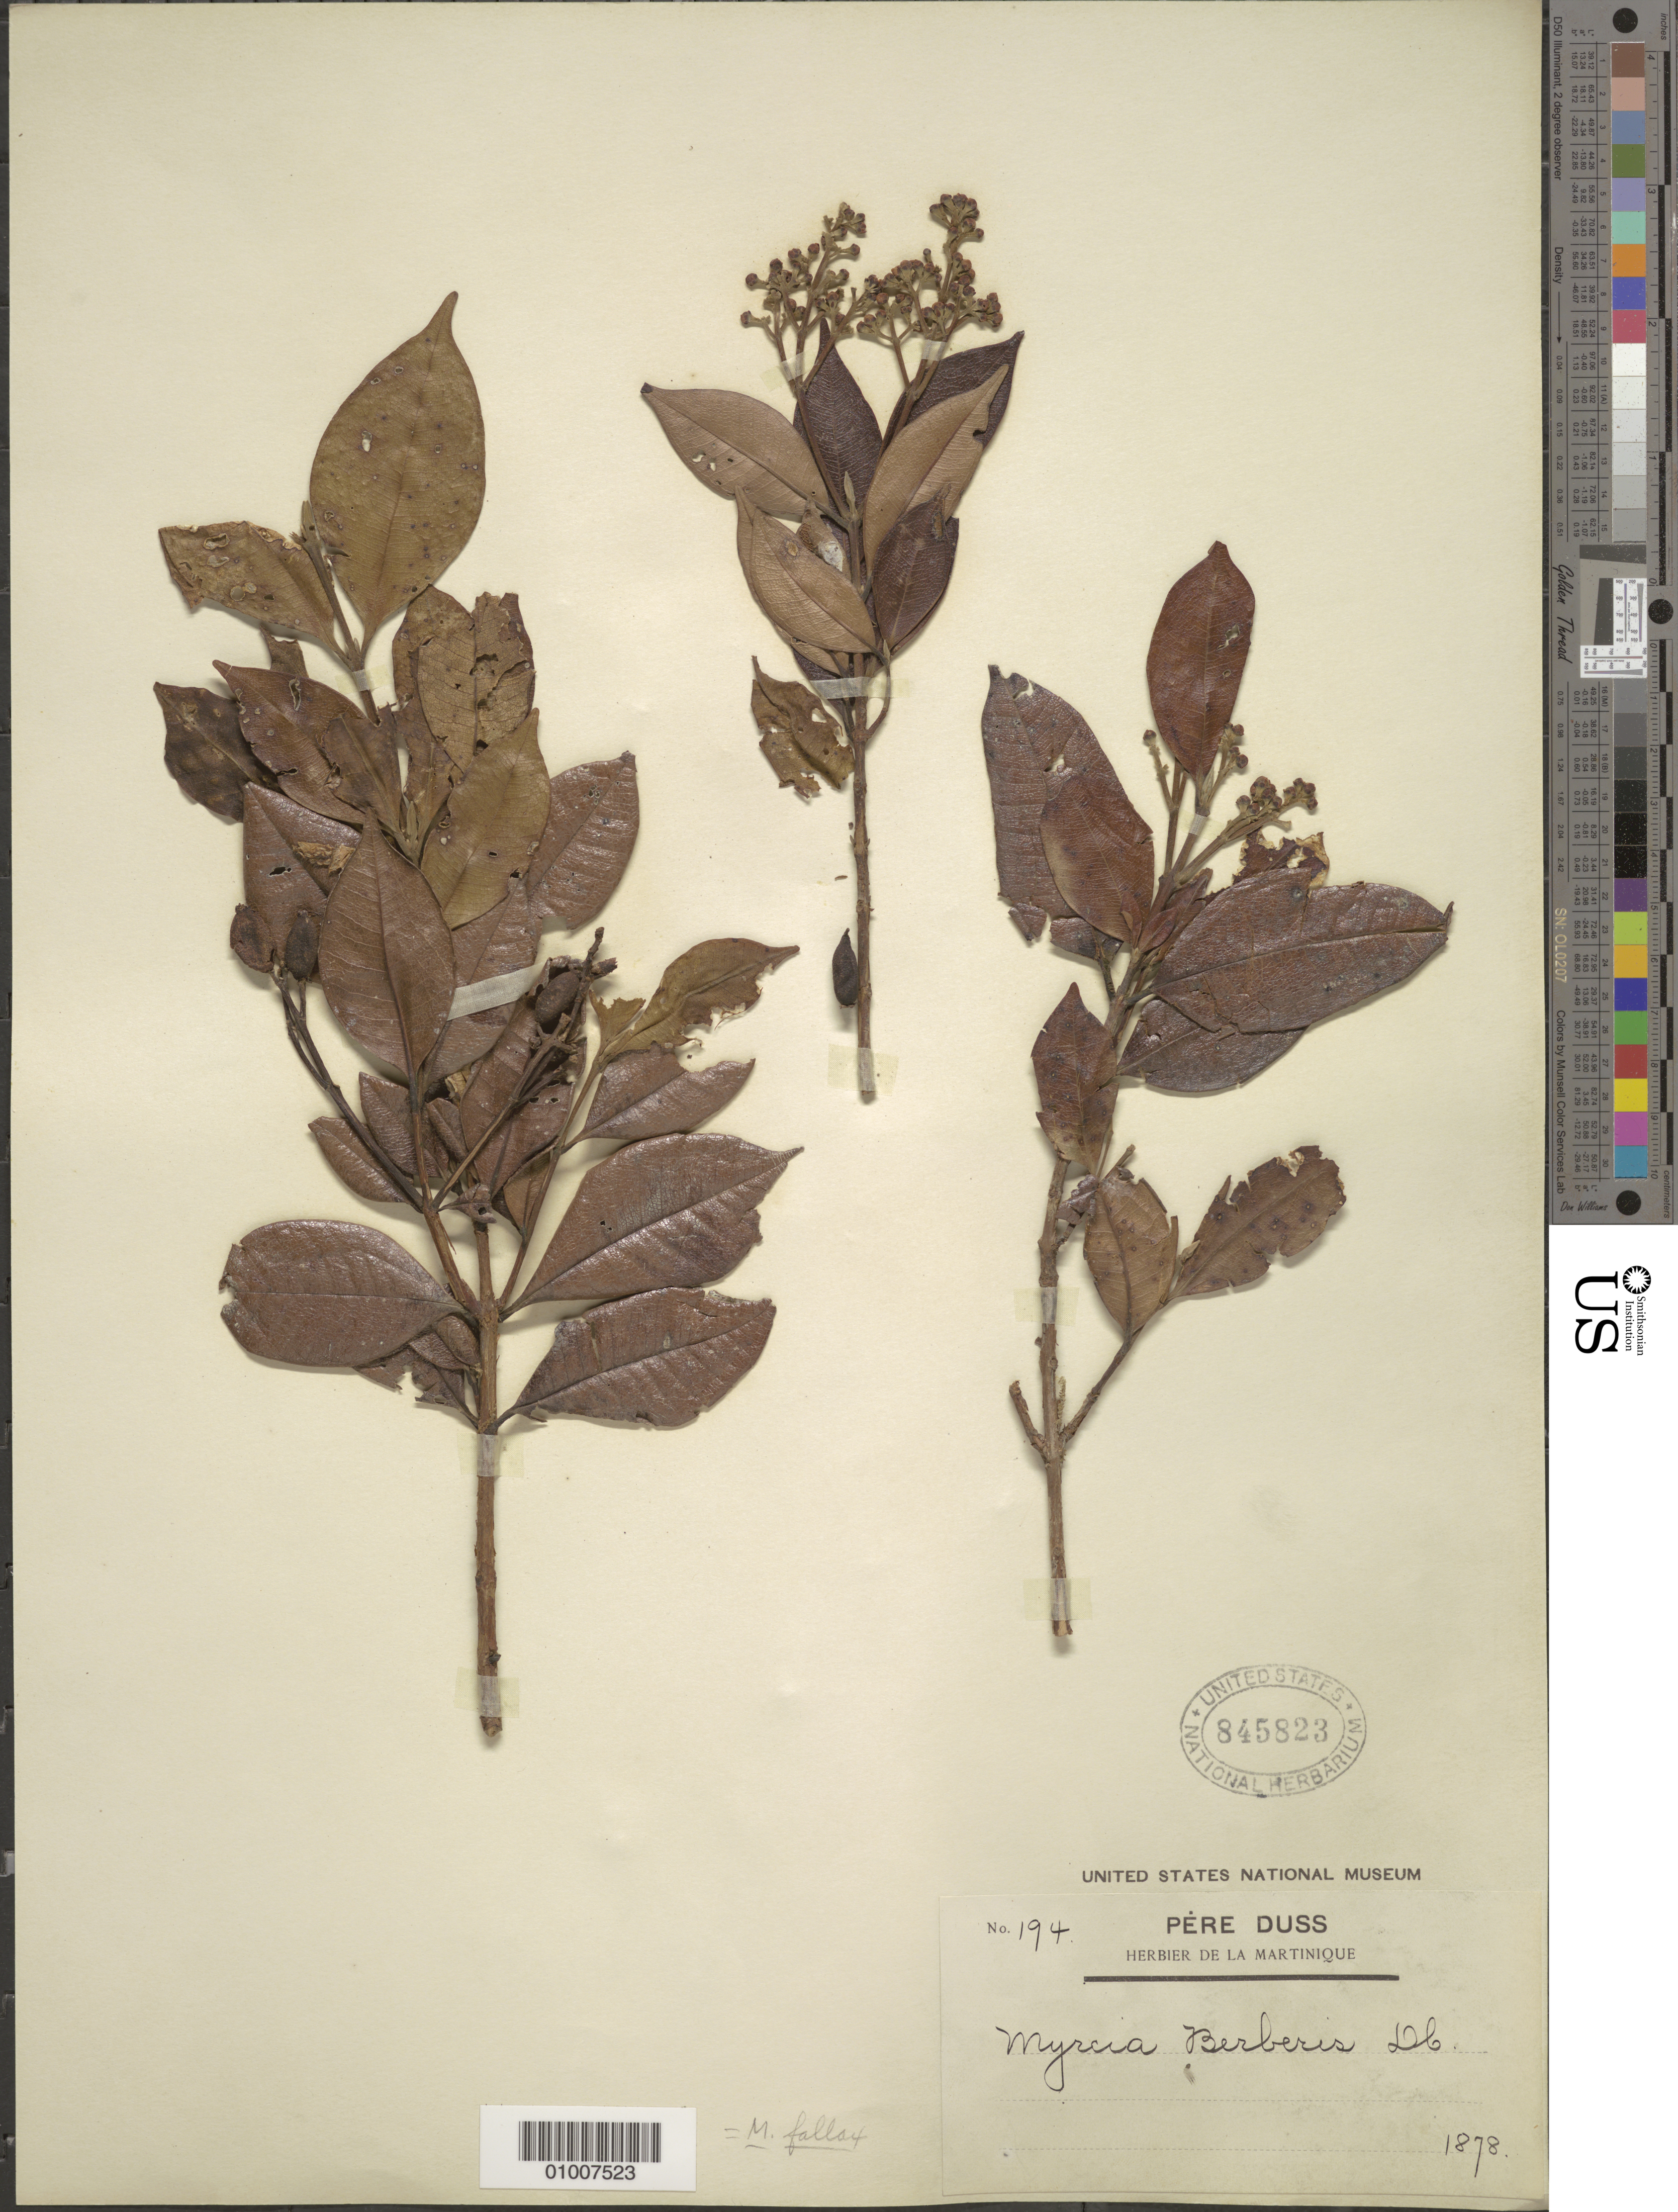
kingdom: Plantae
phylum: Tracheophyta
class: Magnoliopsida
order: Myrtales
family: Myrtaceae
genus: Myrcia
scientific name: Myrcia fallax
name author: (Rich.) DC.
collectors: Père Duss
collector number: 194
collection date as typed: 1878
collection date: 1878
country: Martinique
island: Martinique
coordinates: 0 N, 0 E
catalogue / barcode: US 845823